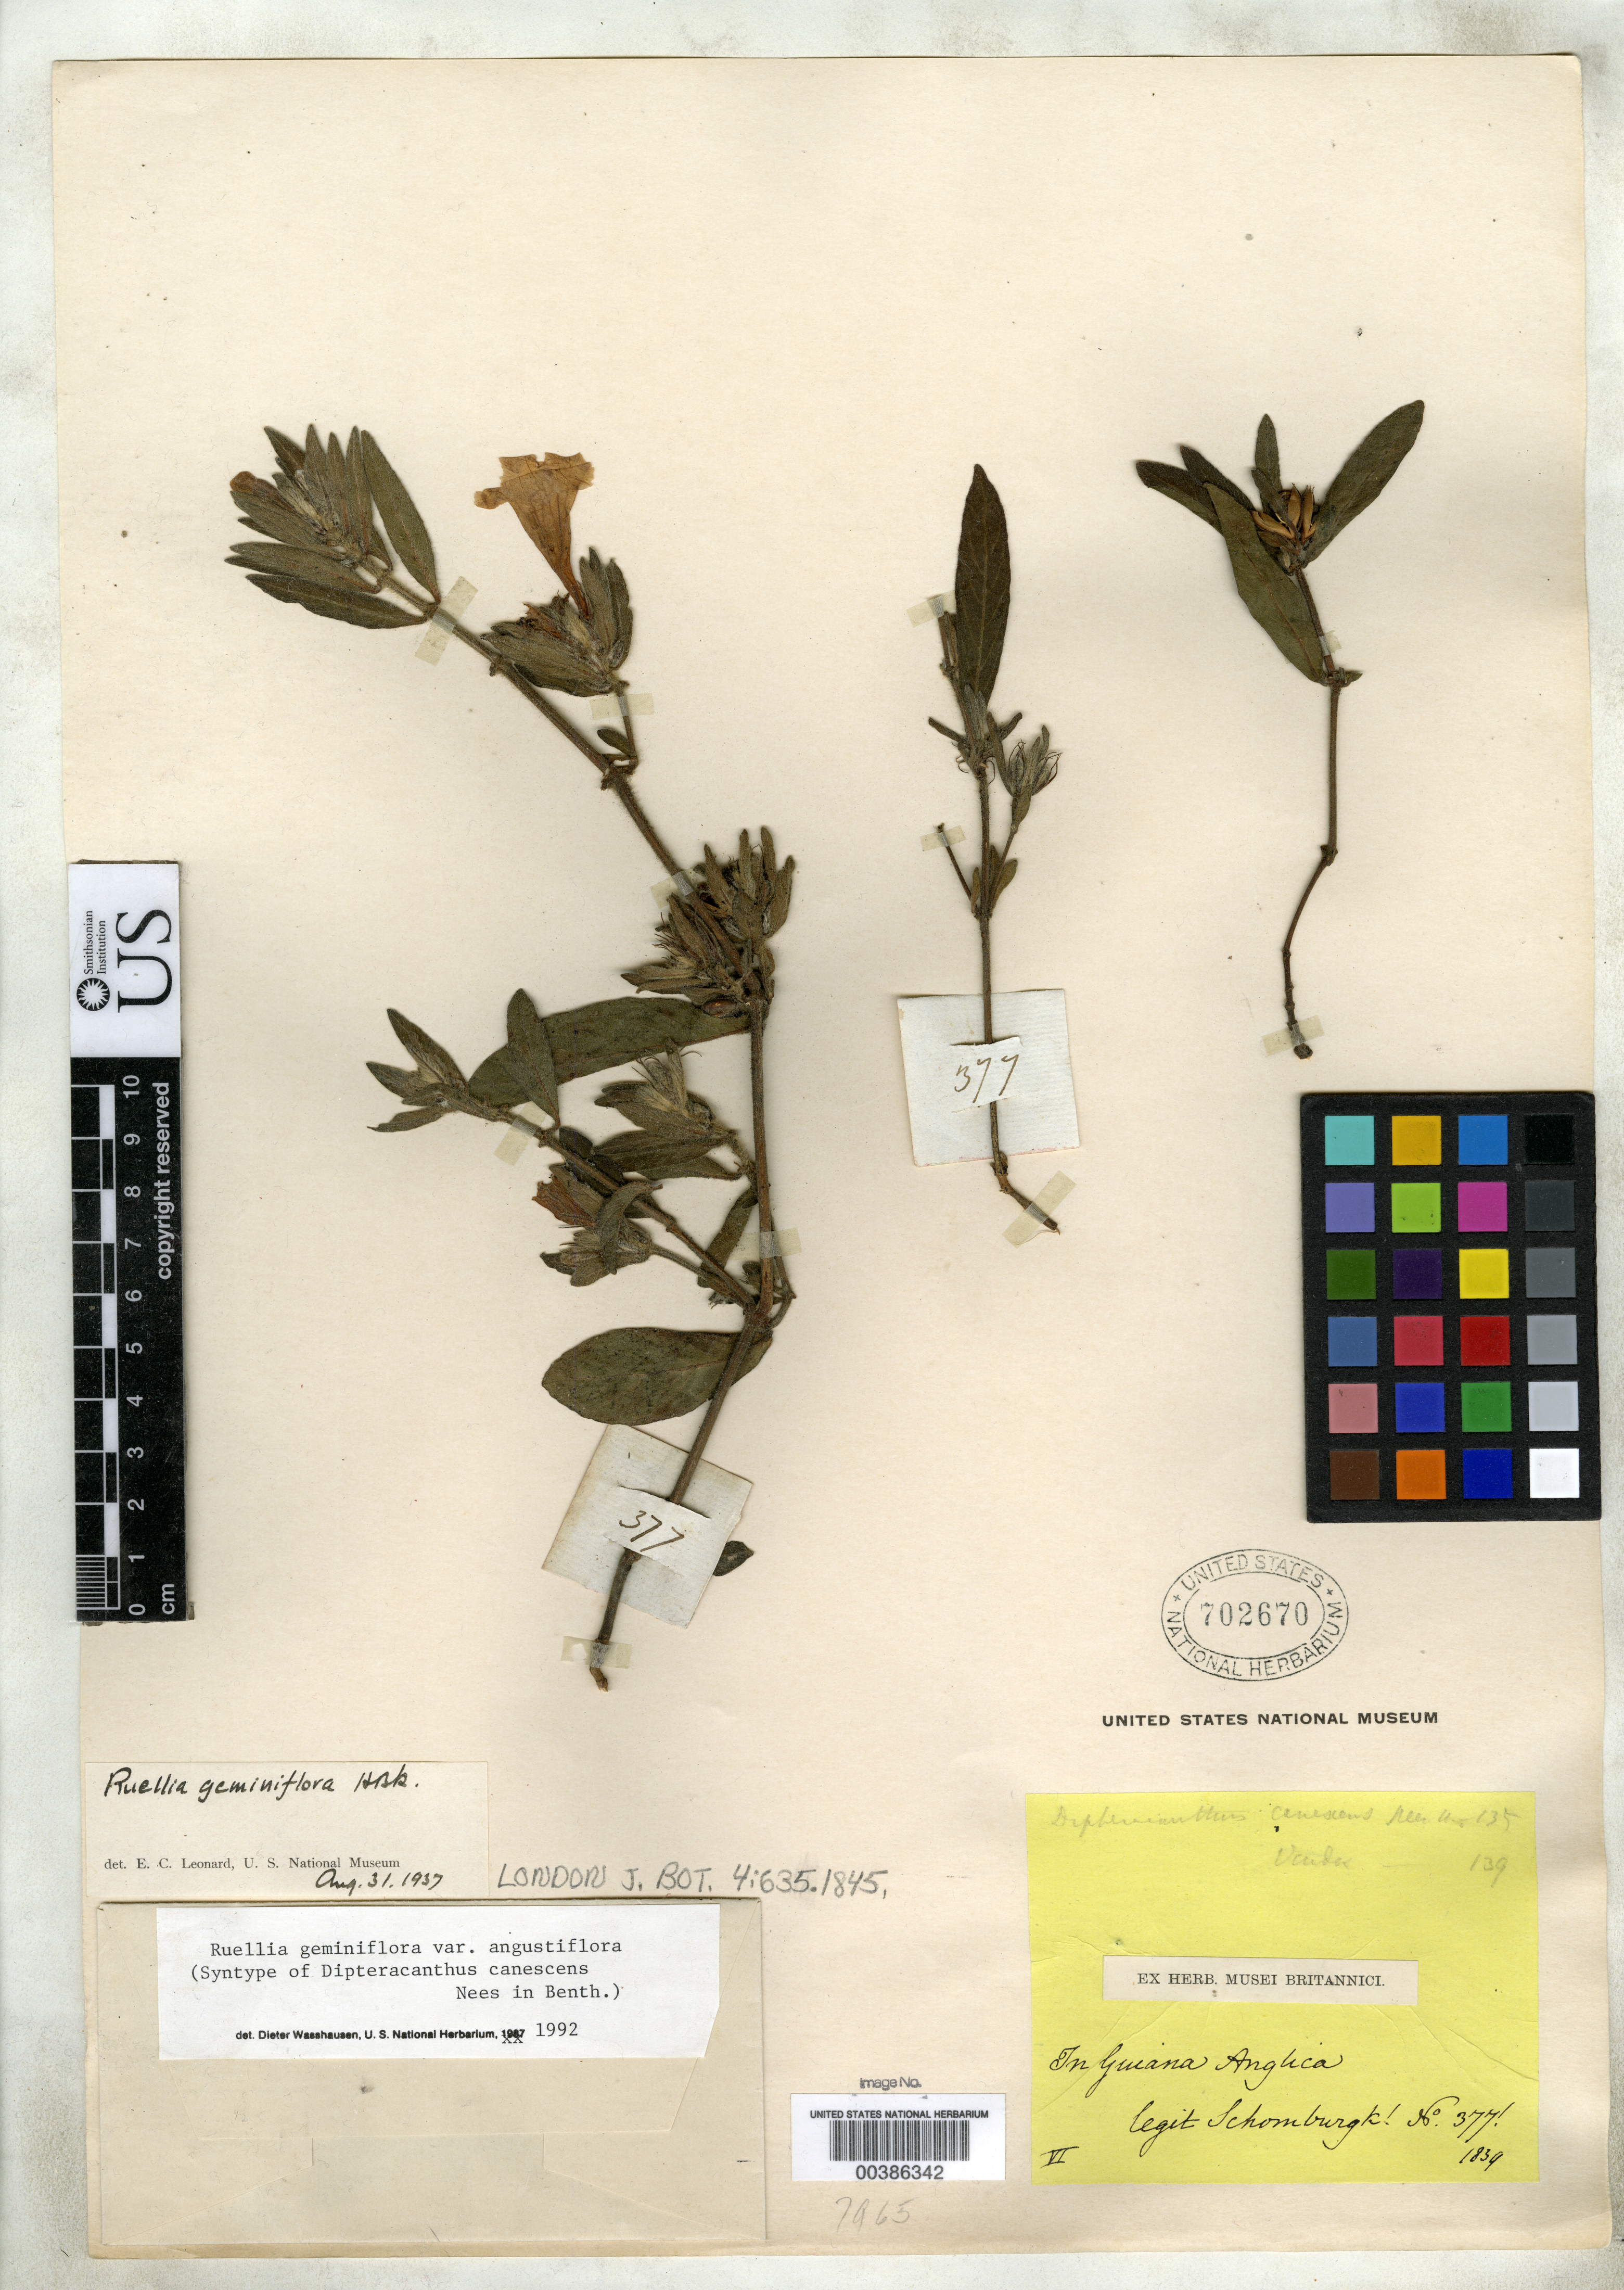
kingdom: Plantae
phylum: Tracheophyta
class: Magnoliopsida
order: Lamiales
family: Acanthaceae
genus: Dipteracanthus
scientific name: Dipteracanthus canescens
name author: Nees in Benth.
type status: Syntype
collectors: R. H. Schomburgk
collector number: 377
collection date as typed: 1839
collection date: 1839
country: Guyana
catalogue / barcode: US 702670